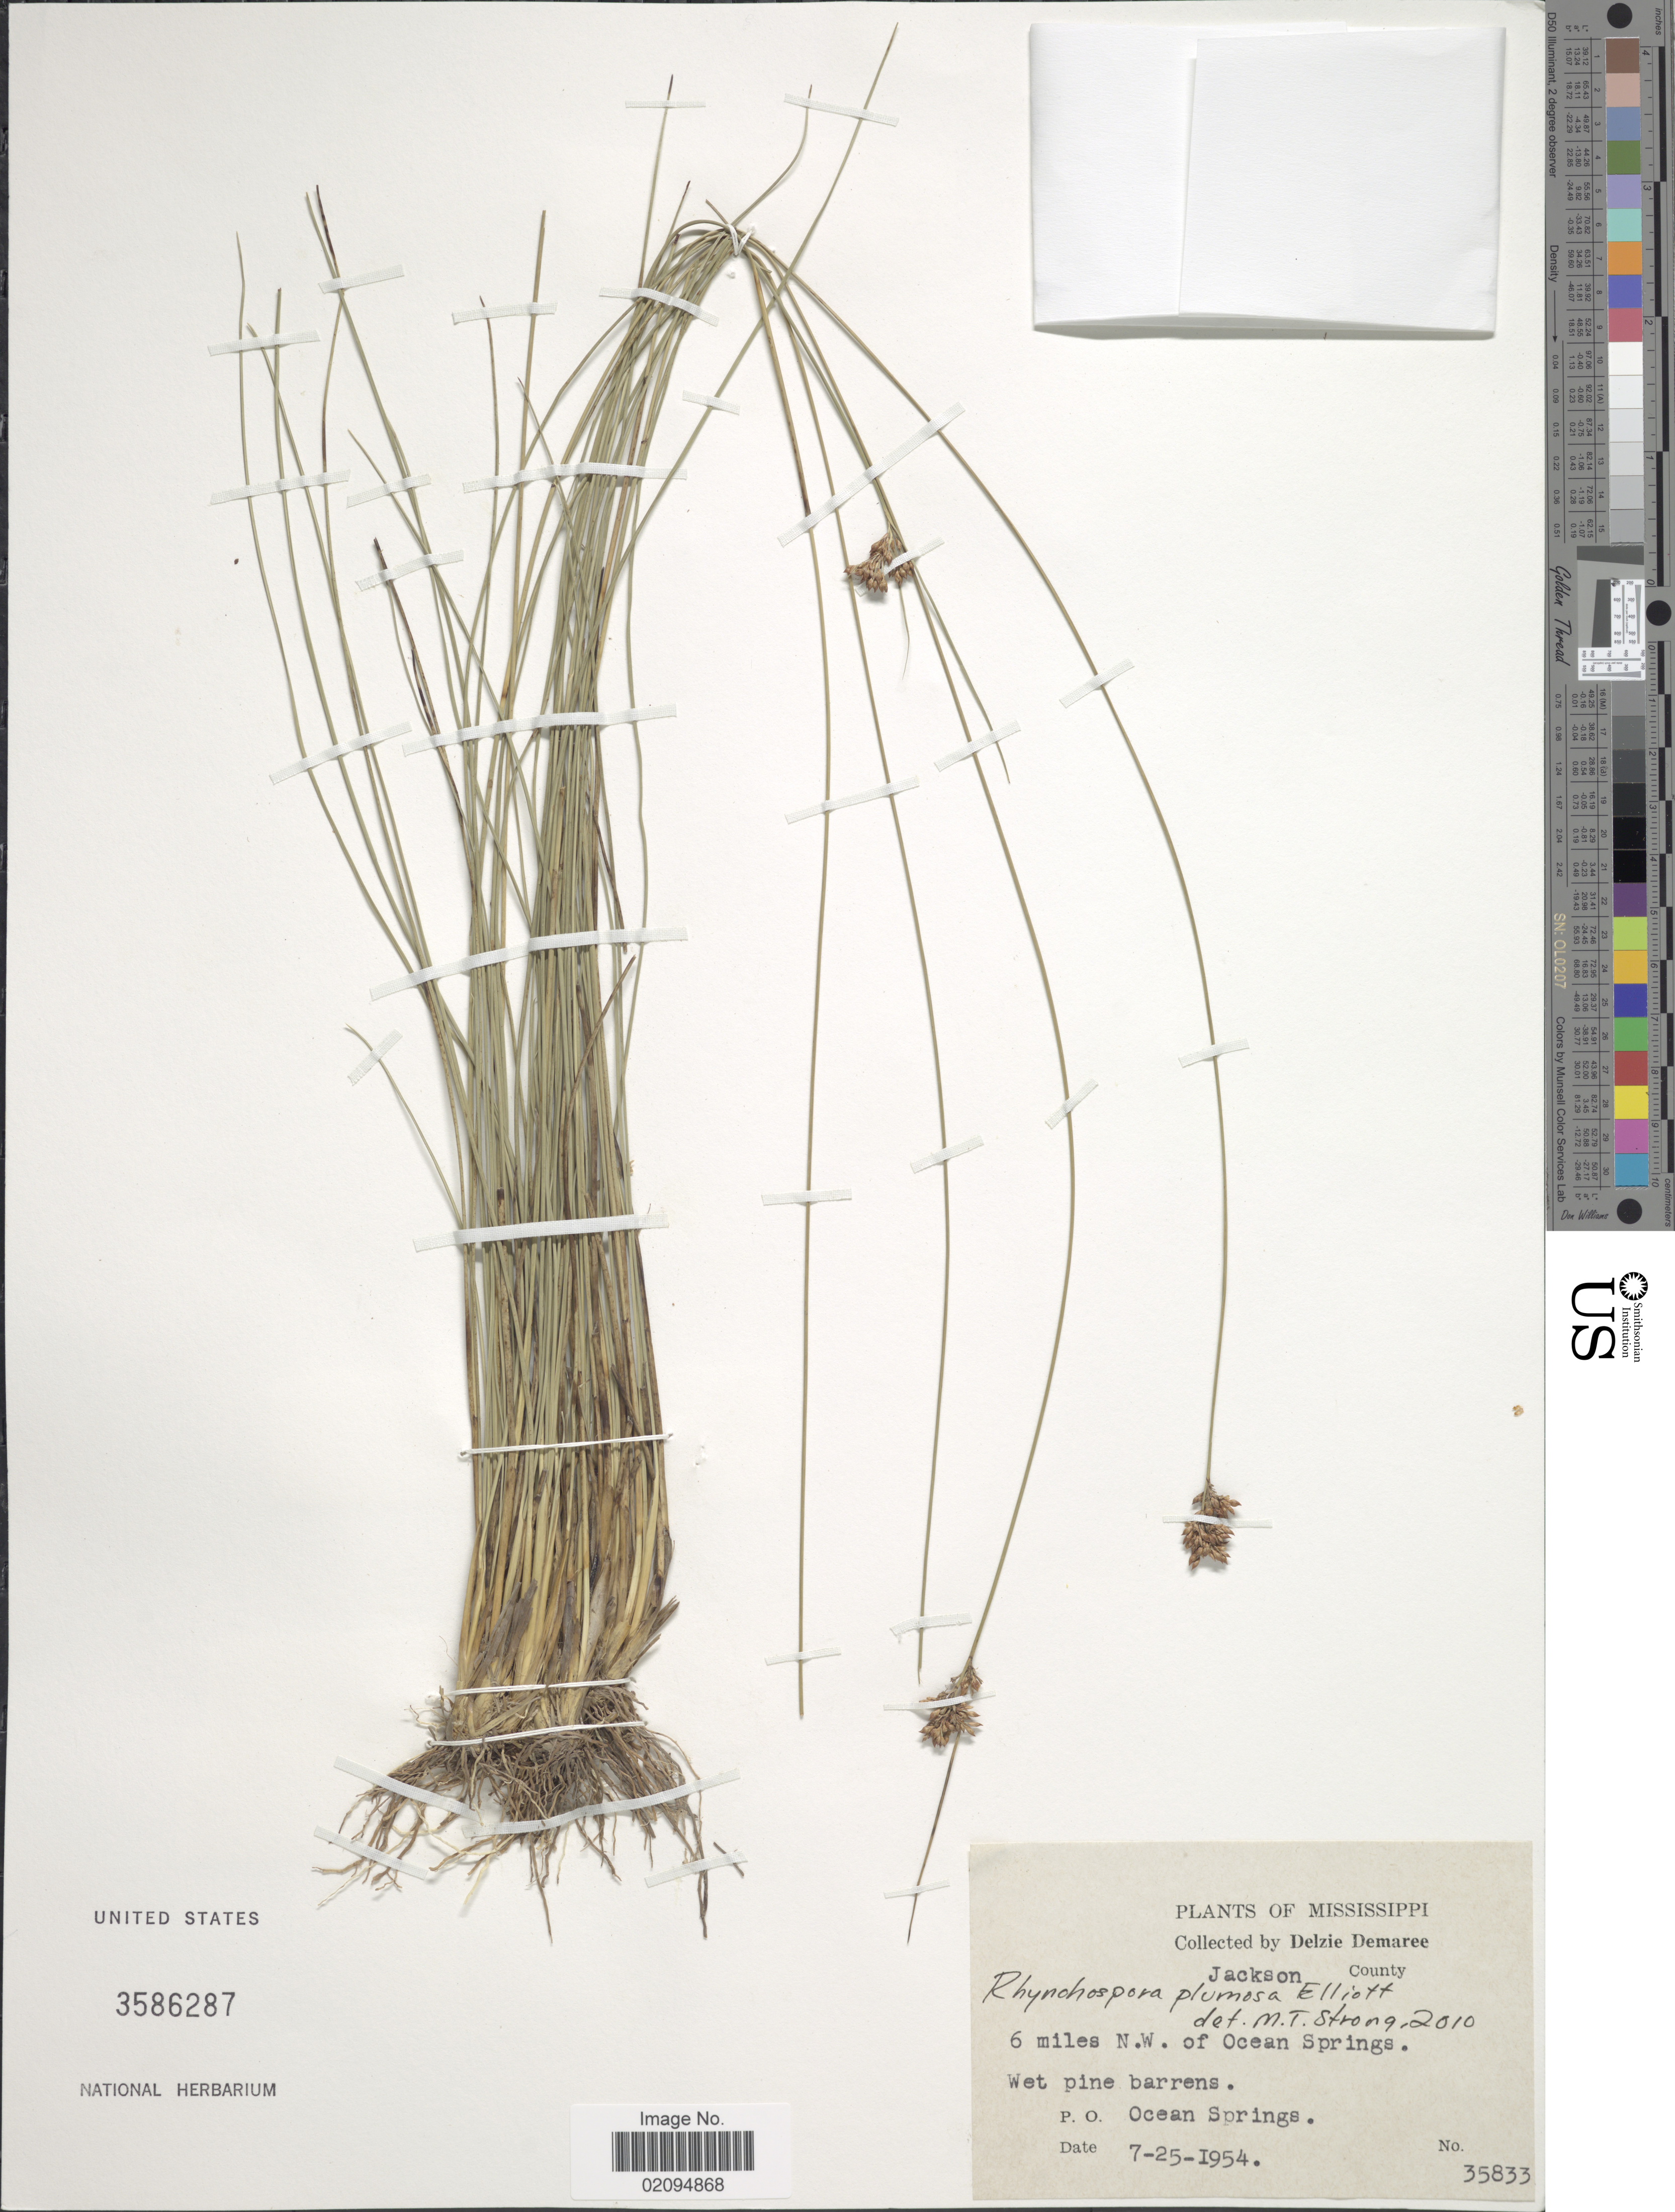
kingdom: Plantae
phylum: Tracheophyta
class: Liliopsida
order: Poales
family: Cyperaceae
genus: Rhynchospora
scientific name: Rhynchospora plumosa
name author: Elliott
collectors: D. Demaree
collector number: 35833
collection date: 1954-07-25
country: United States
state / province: Mississippi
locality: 6 miles N. W. of Ocean Springs . P. O. Ocean Springs. Jackson County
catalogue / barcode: US 3586287